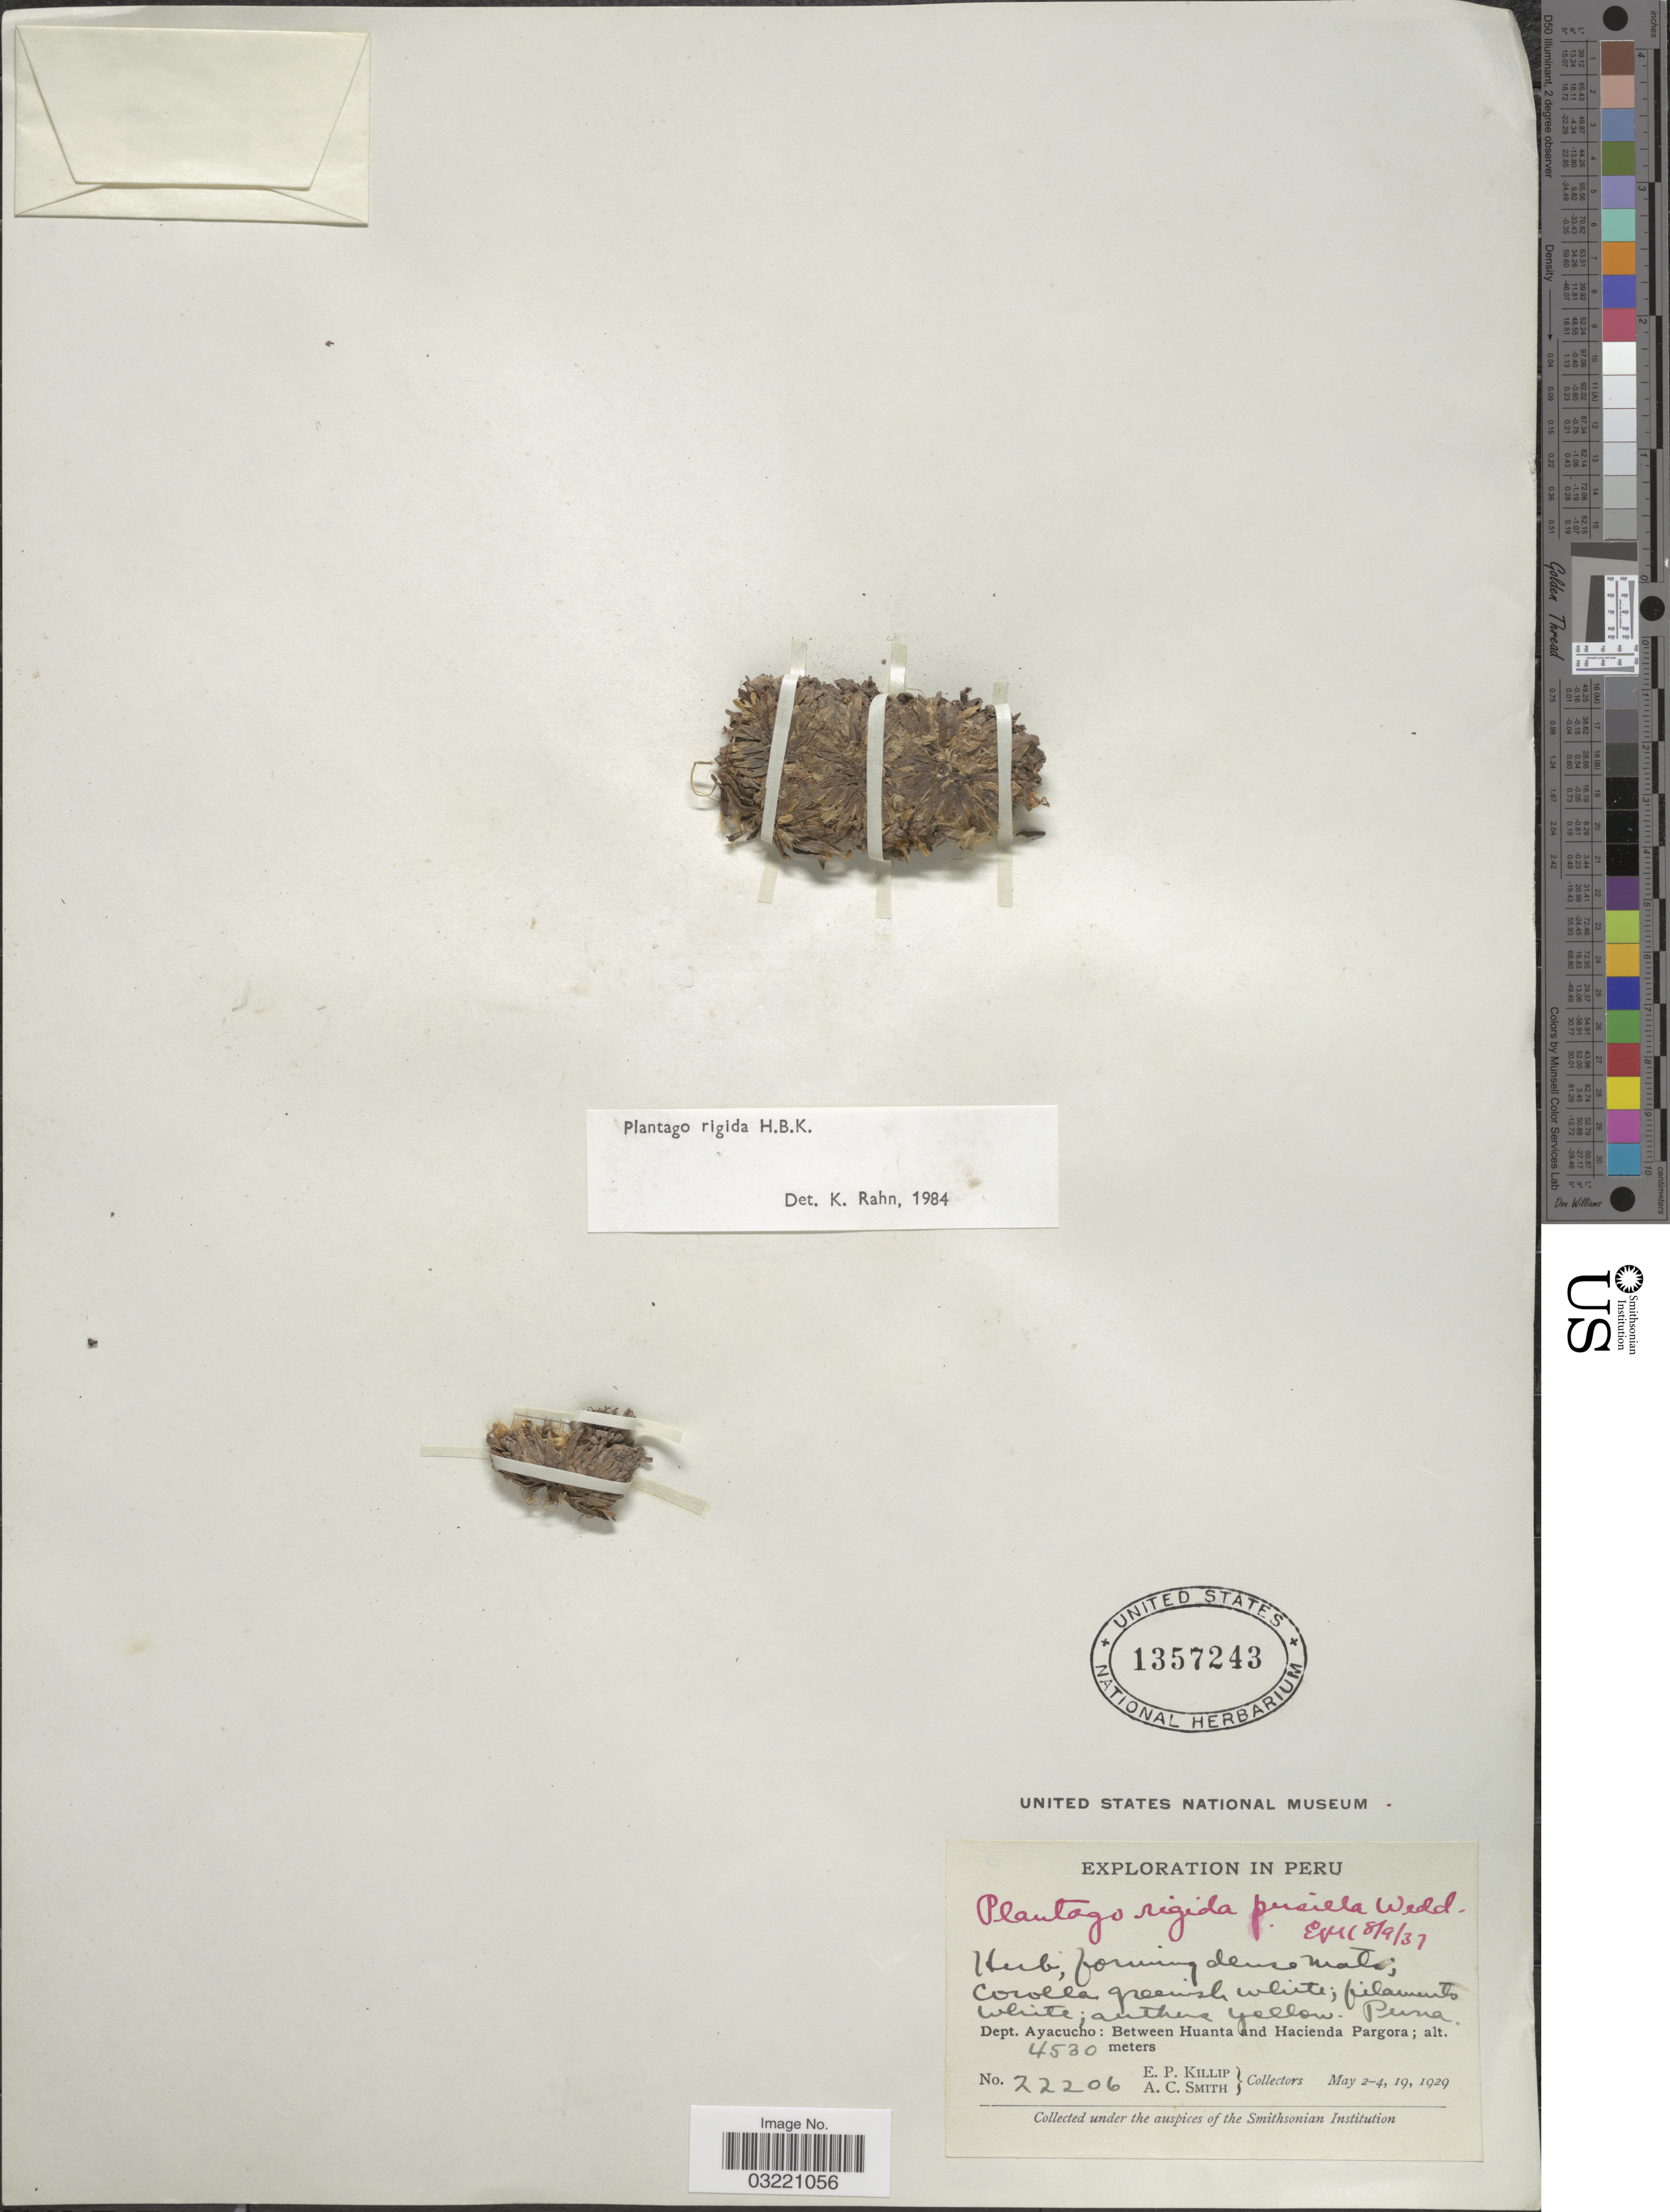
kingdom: Plantae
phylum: Tracheophyta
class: Magnoliopsida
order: Lamiales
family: Plantaginaceae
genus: Plantago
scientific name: Plantago rigida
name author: Kunth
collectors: E. P. Killip & A. C. Smith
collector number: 22206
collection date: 1929-05-02/1929-05-19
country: Peru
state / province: Ayacucho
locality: Dept. Ayacucho: Between Huanta and Hacienda Pargora.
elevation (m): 4530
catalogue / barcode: US 1357243